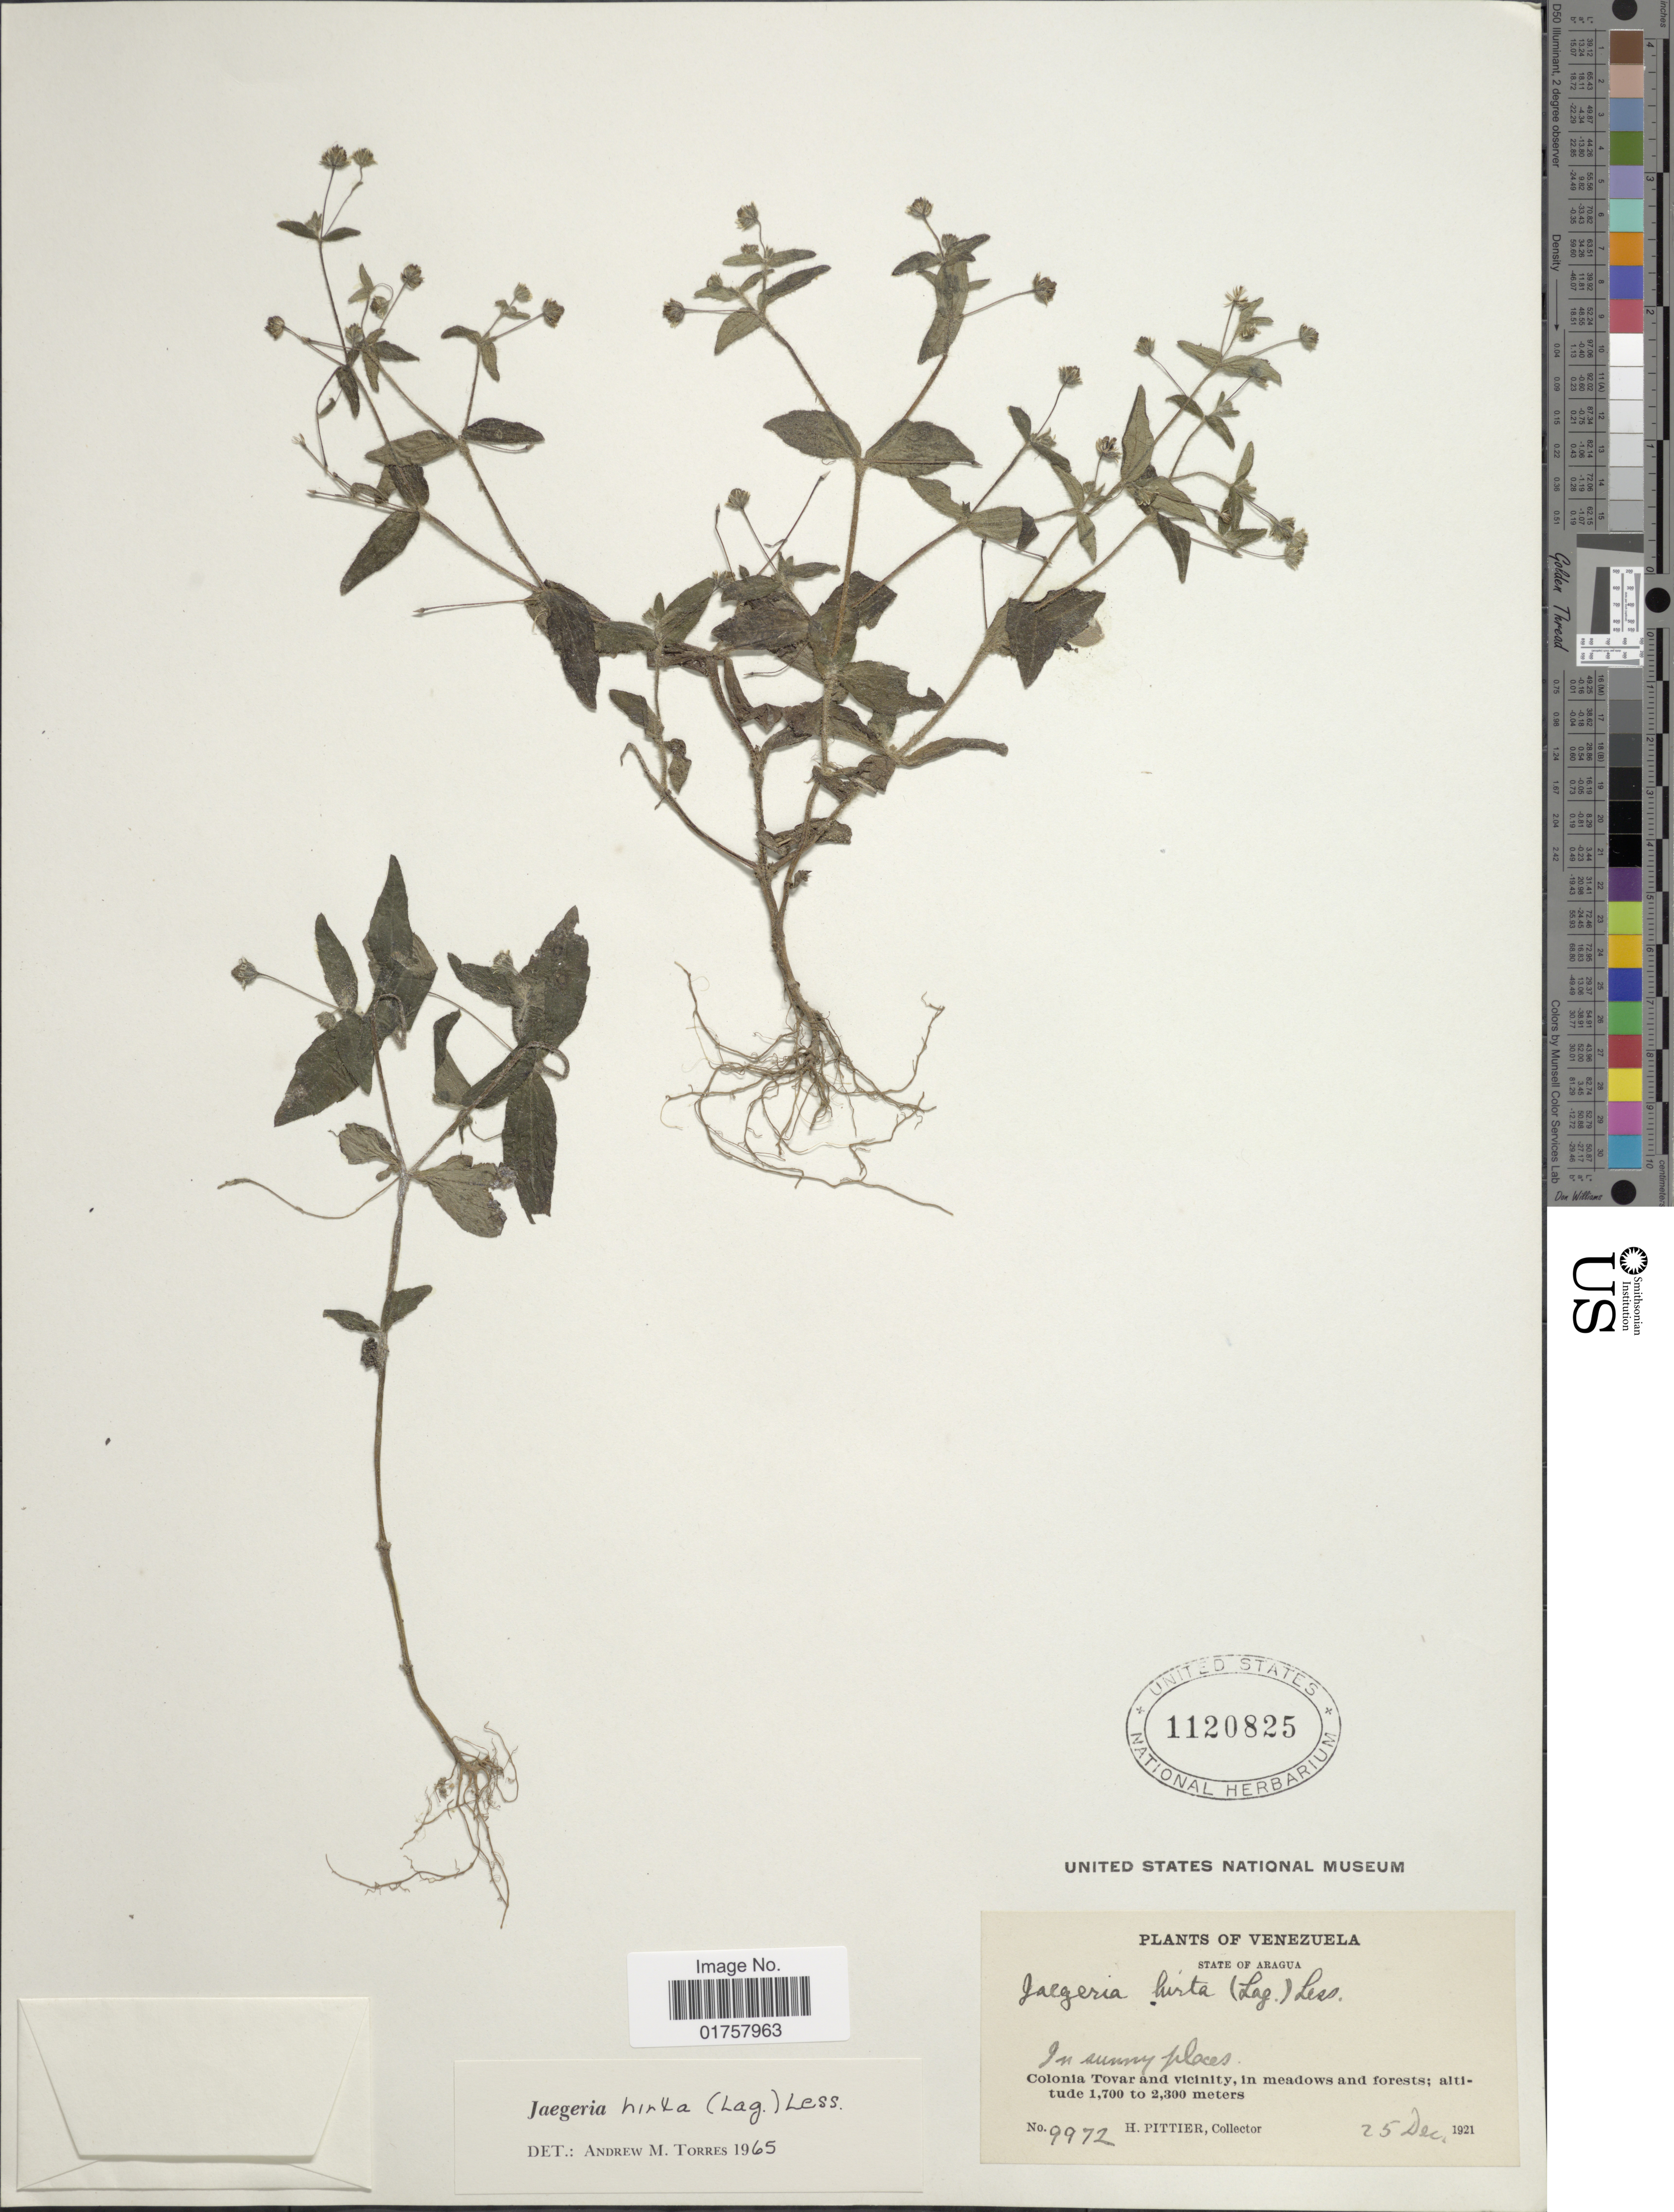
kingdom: Plantae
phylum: Tracheophyta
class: Magnoliopsida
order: Asterales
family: Asteraceae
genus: Jaegeria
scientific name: Jaegeria hirta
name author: (Lag.) Less.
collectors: H. F. Pittier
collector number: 9972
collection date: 1921-12-25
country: Venezuela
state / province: Aragua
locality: In sunny places, Colonia Tovar and vicinity, in meadows and forests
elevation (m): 1700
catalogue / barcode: US 1120825